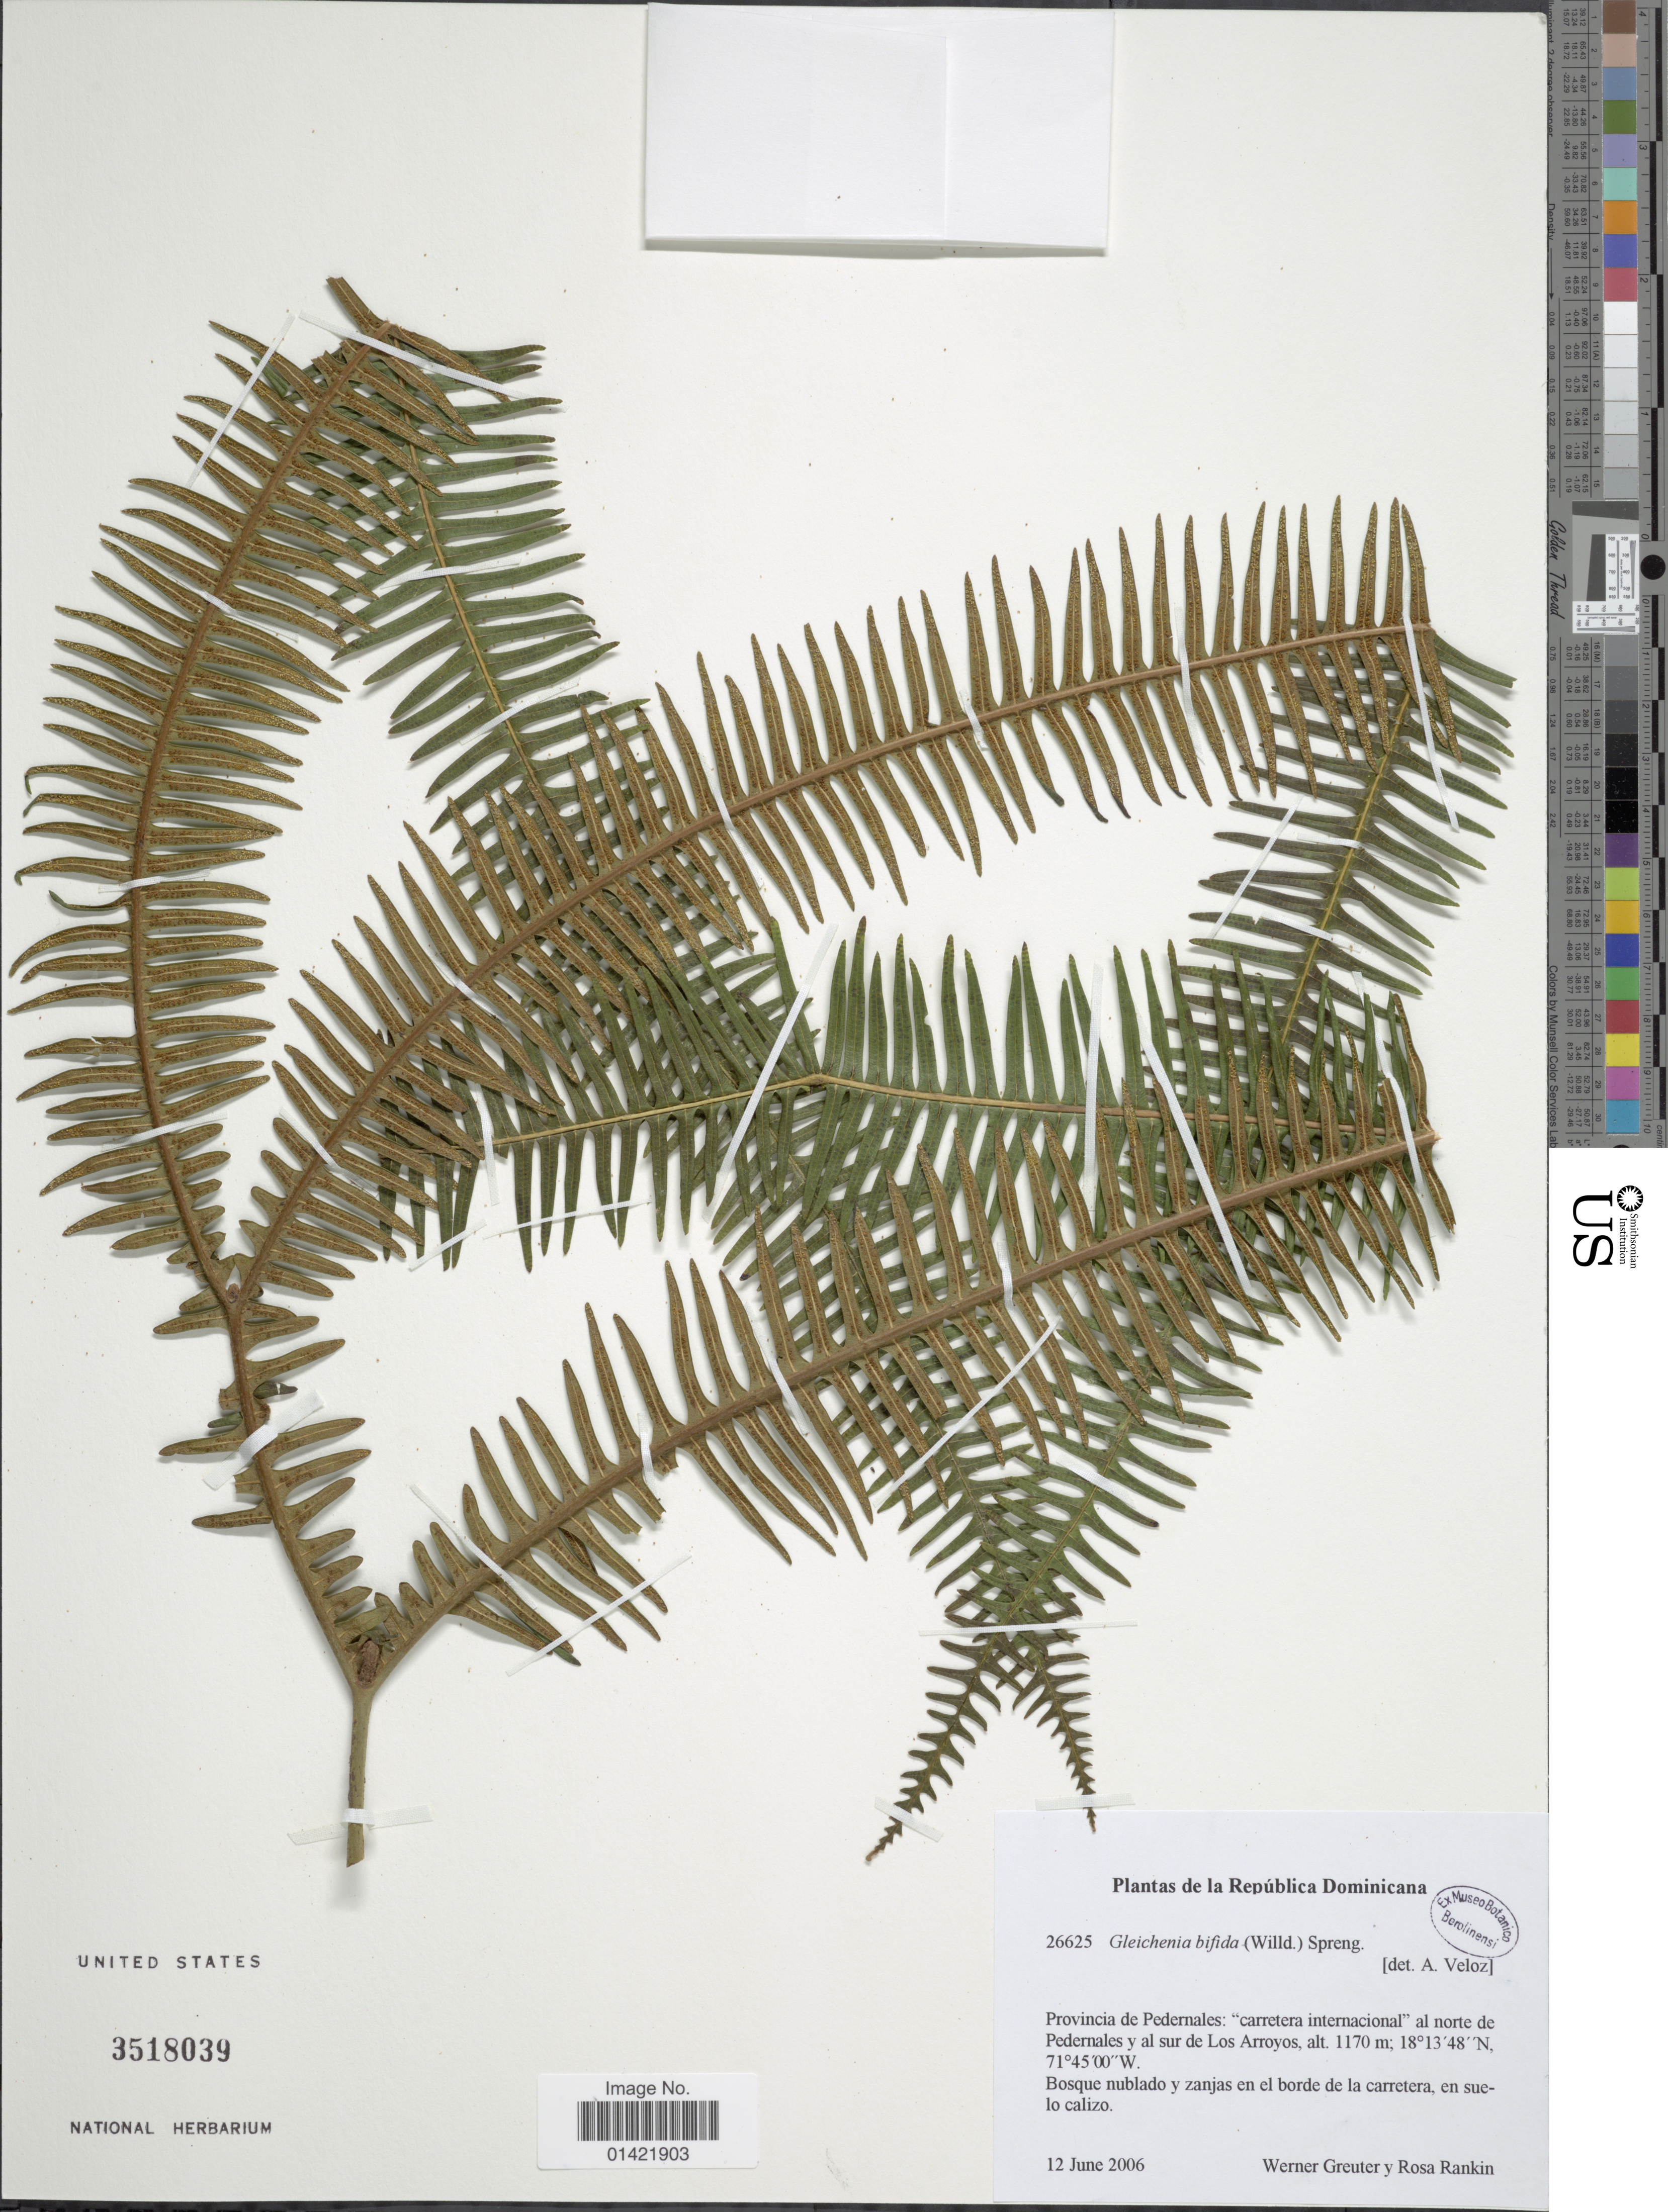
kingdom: Plantae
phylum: Tracheophyta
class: Polypodiopsida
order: Gleicheniales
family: Gleicheniaceae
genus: Sticherus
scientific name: Sticherus bifidus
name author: (Willd.) Ching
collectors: W. R. Greuter & R. Rankin Rodriguez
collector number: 26625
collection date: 2006-06-12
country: Dominican Republic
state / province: Pedernales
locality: Republica Dominicana. Provincia de Pedernales: 'carretera internacional' al norte de Pedernales y al sur de Los Arroyos.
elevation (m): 1170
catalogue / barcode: US 3518039